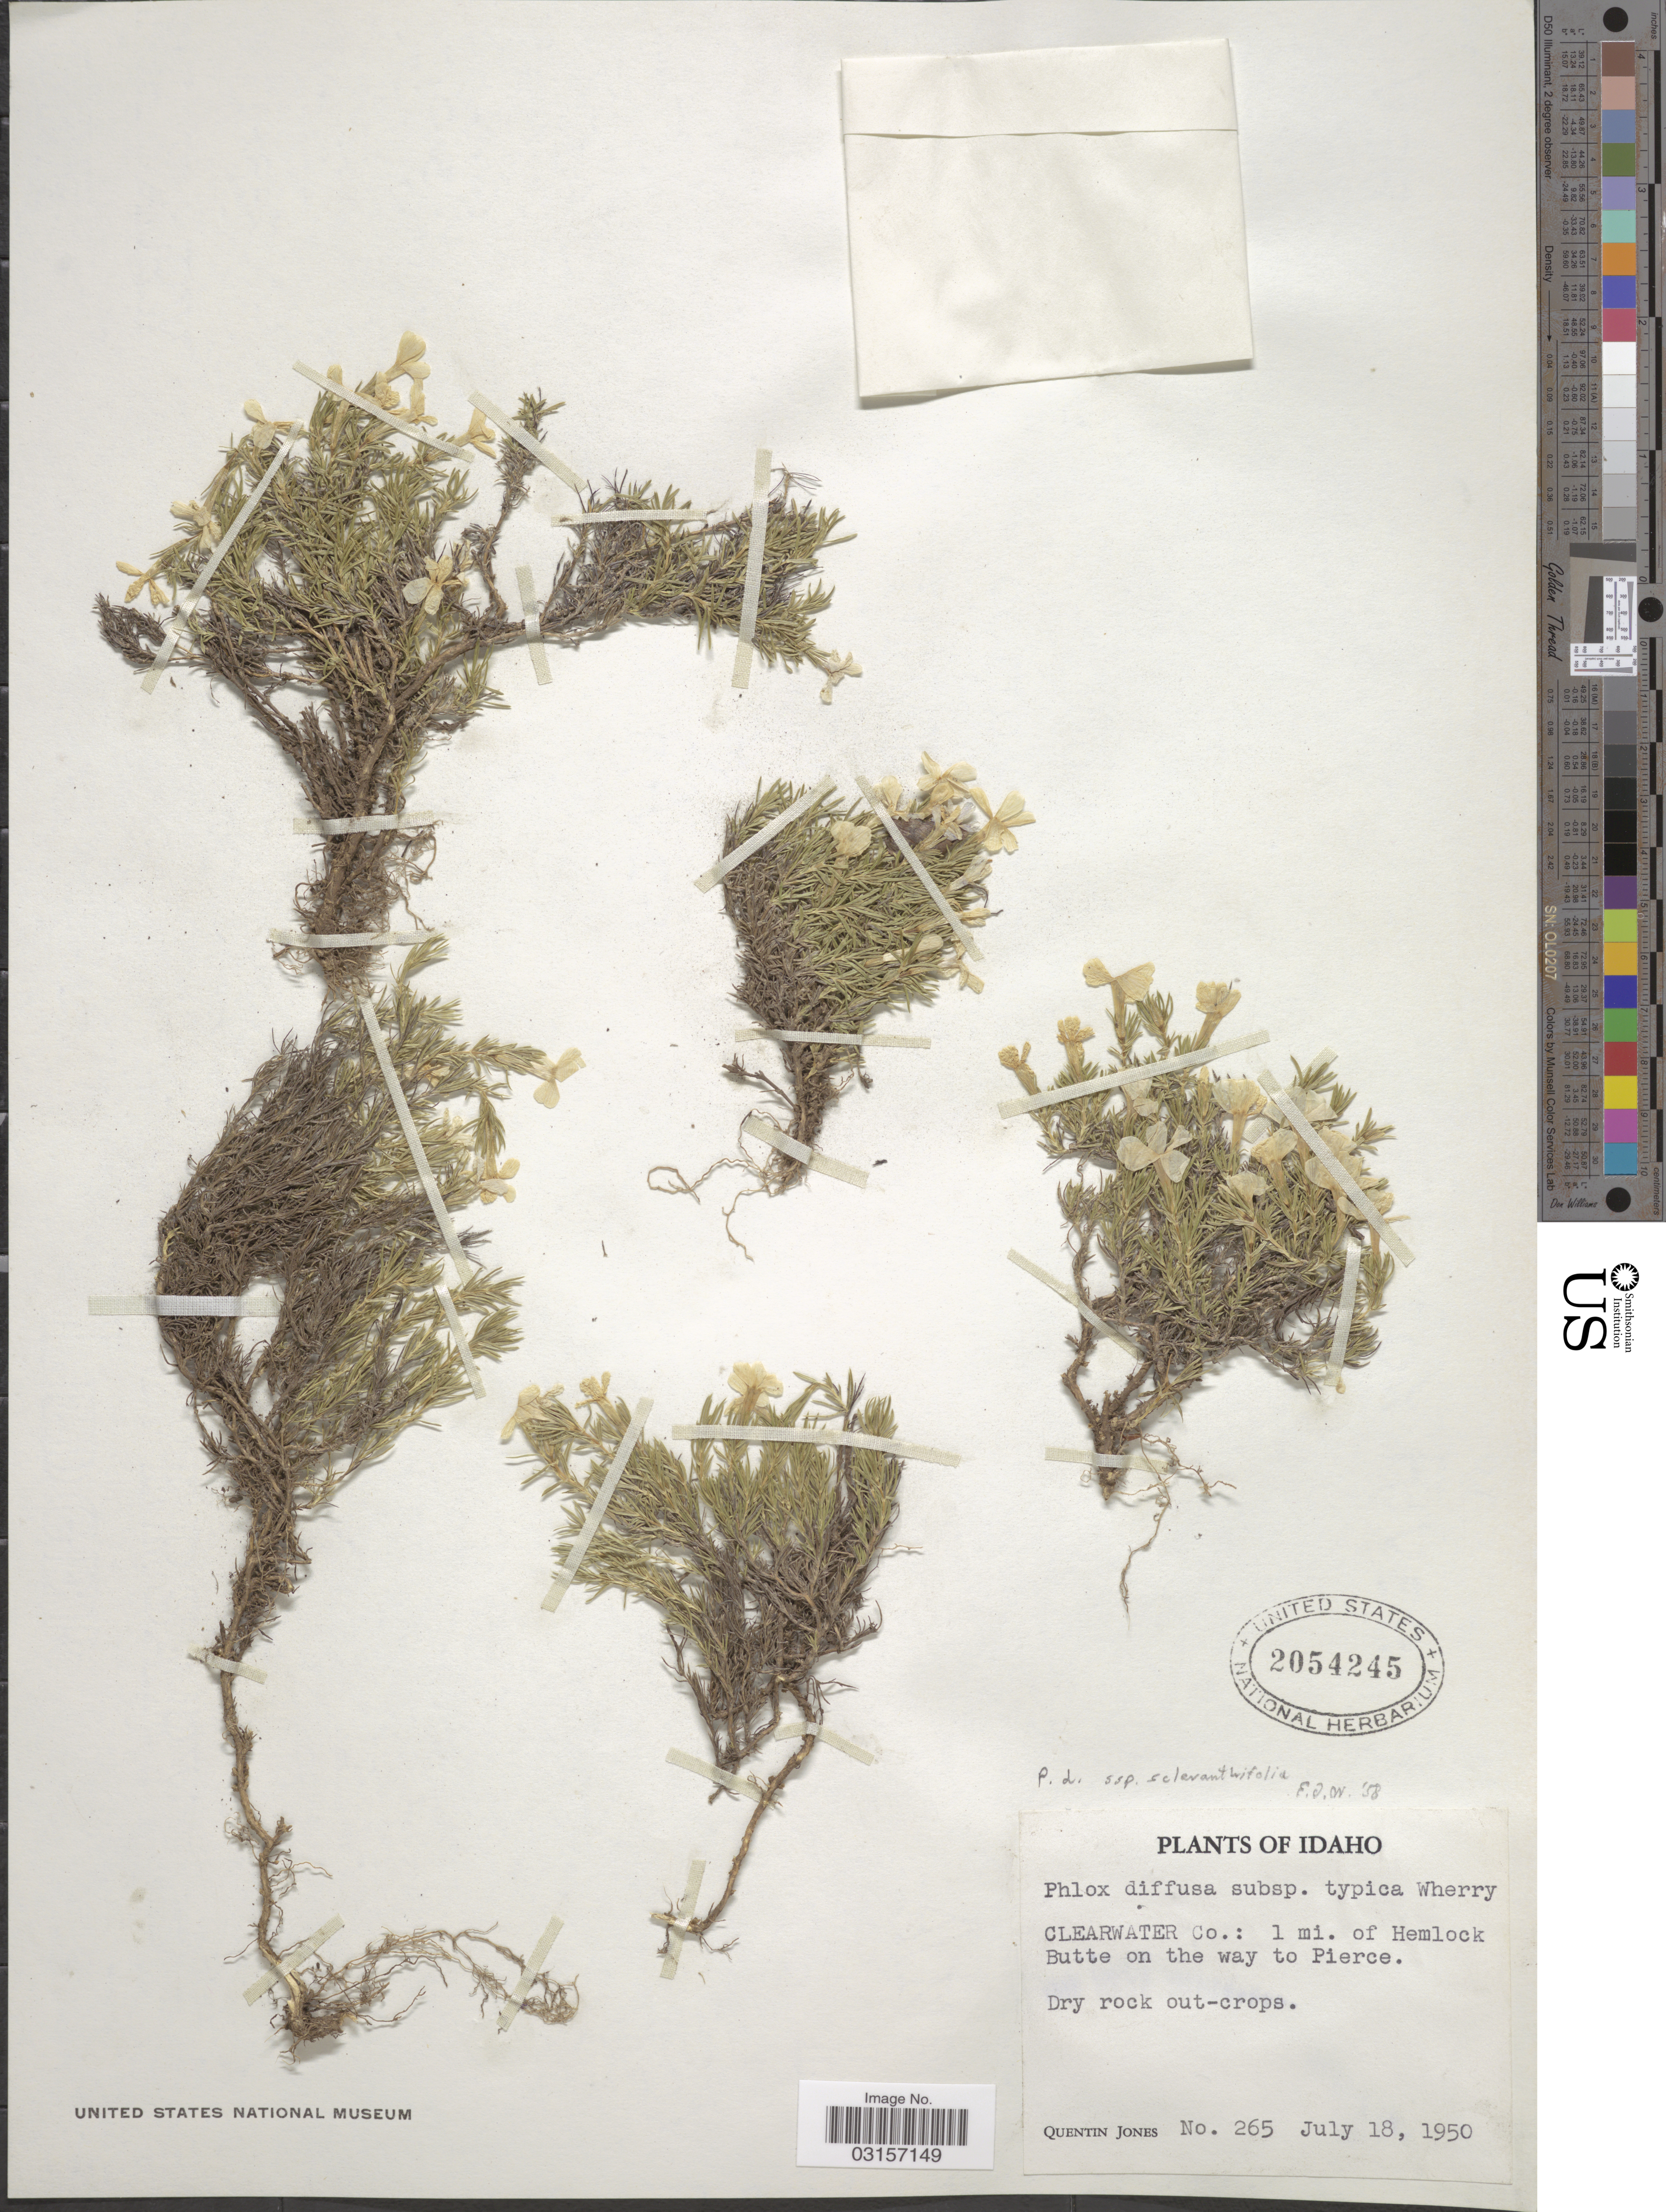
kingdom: Plantae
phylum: Tracheophyta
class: Magnoliopsida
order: Ericales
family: Polemoniaceae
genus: Phlox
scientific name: Phlox caespitosa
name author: Nutt.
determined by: Mayfield, M. H.; Ferguson, C. J.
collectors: Q. Jones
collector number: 265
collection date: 1950-07-18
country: United States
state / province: Idaho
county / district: Clearwater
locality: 1 mi. of Hemlock Butte on the way to Pierce.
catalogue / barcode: US 2054245